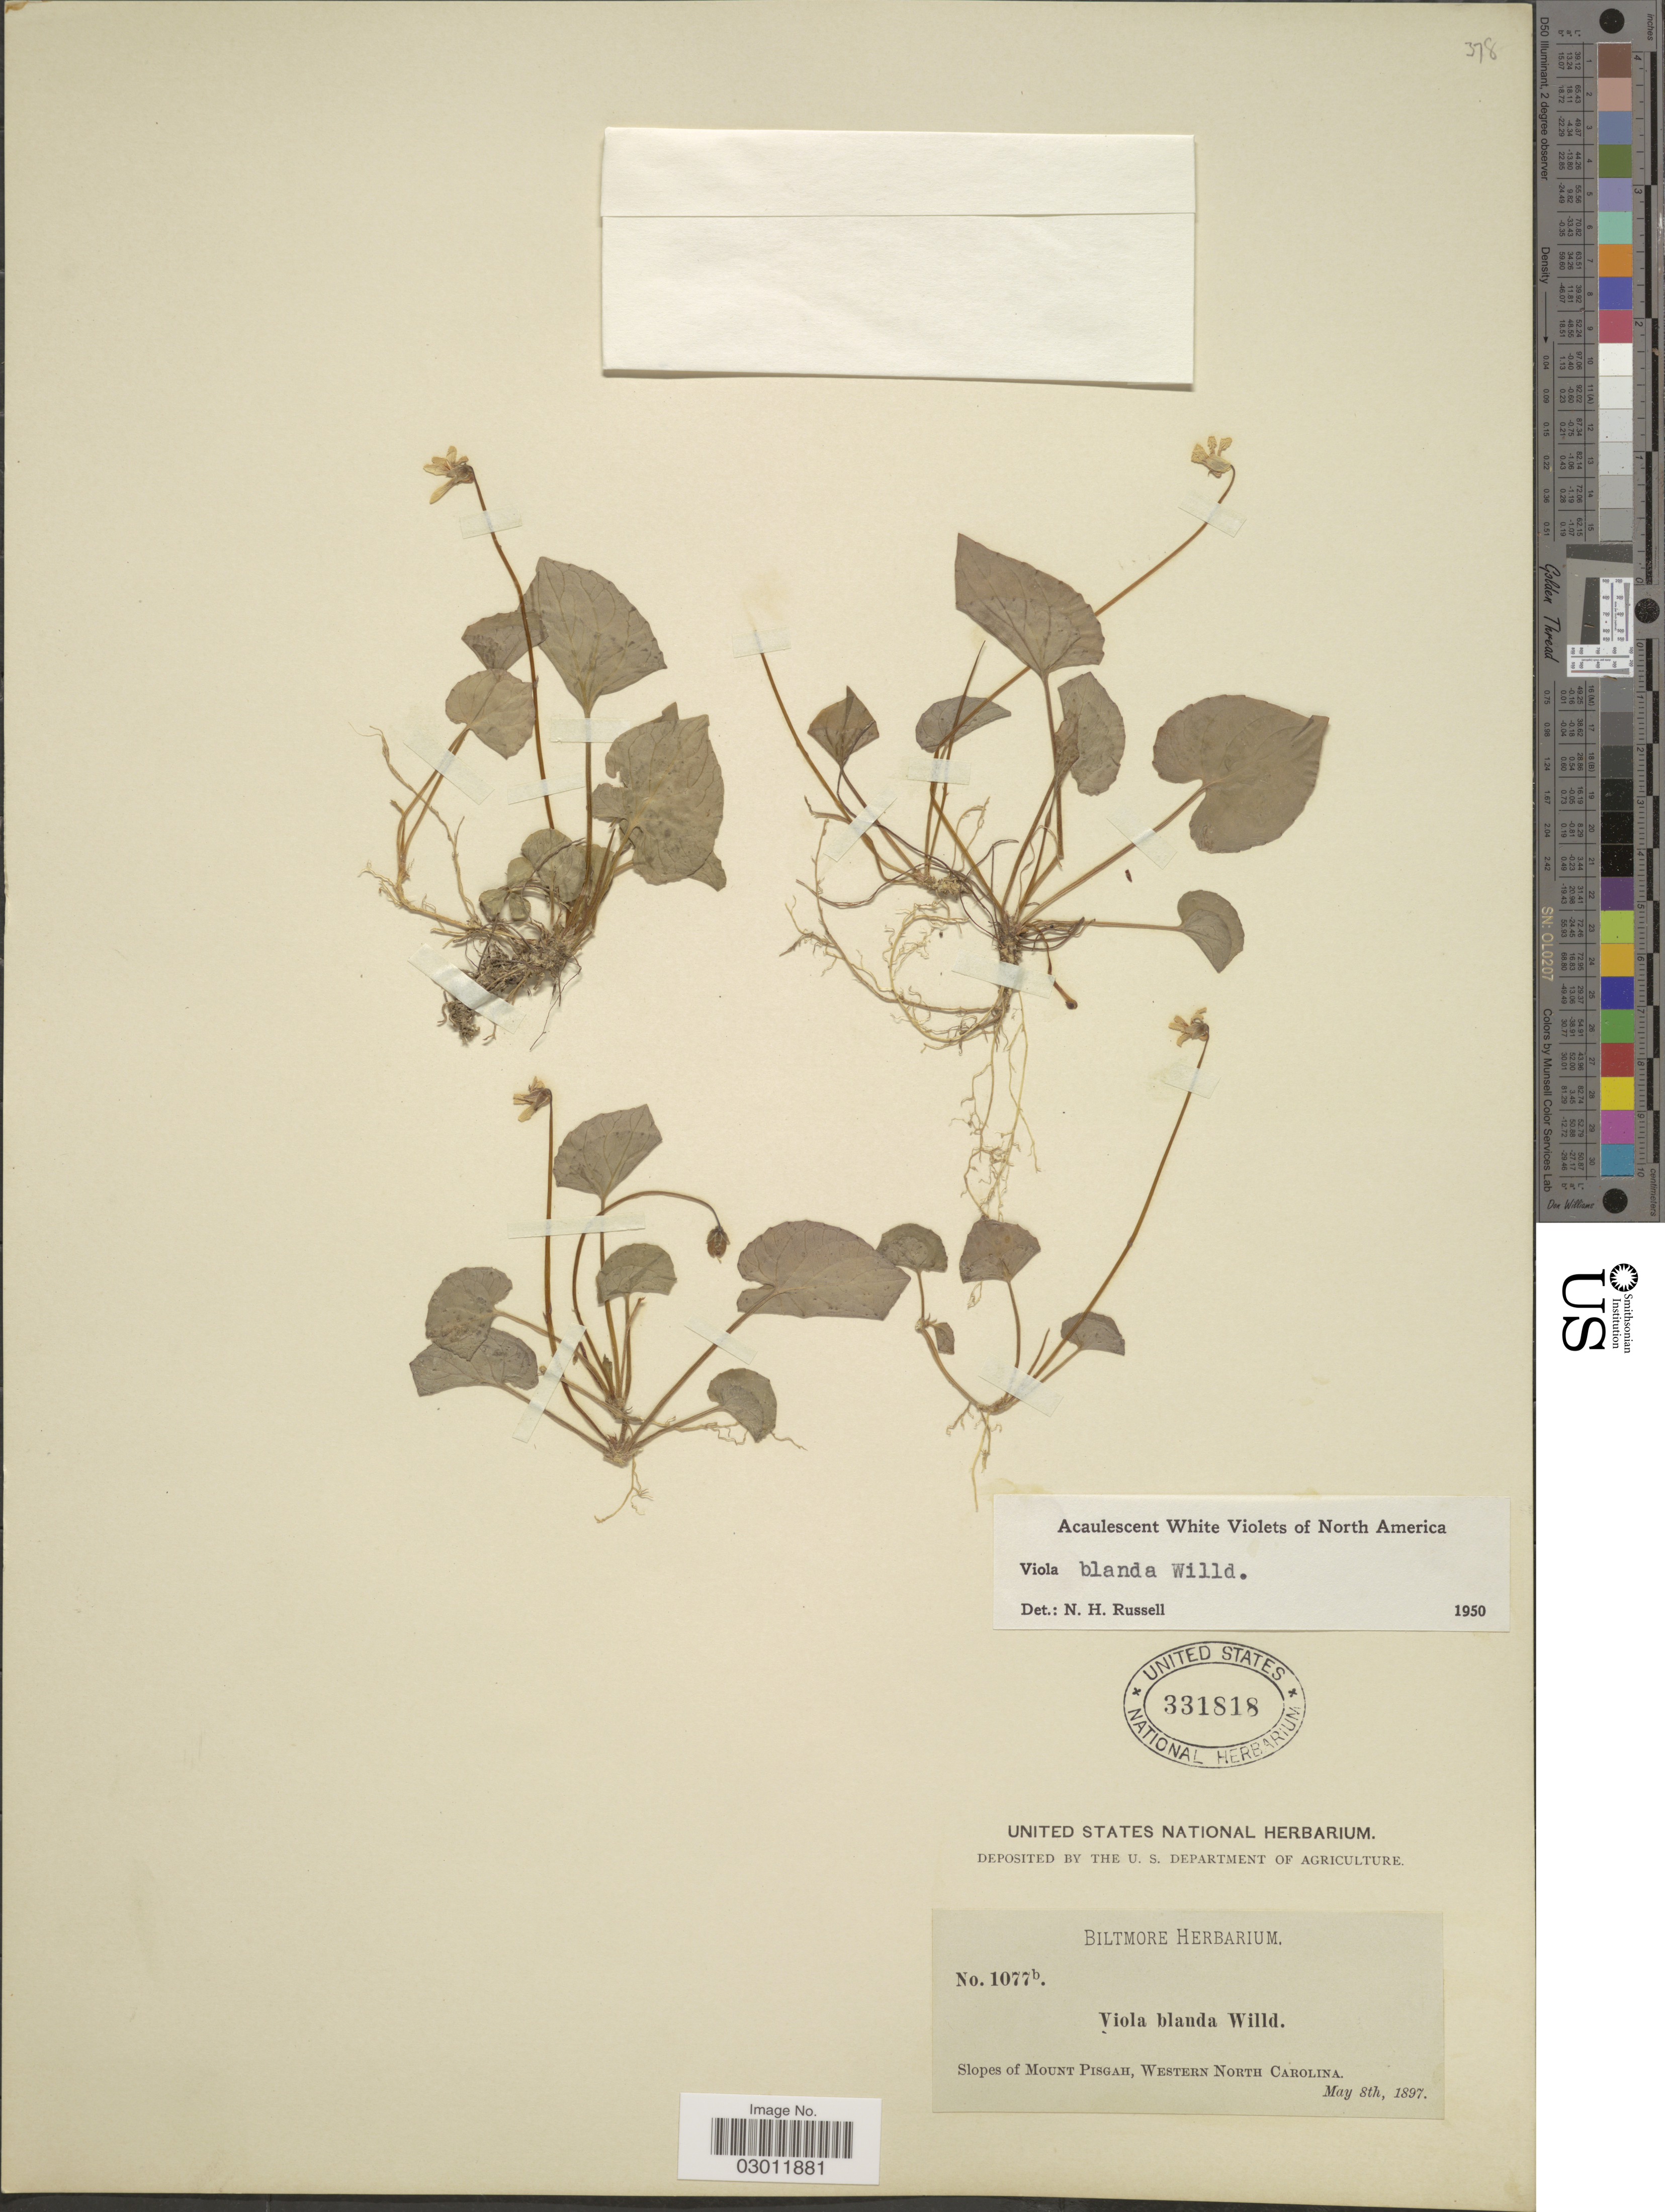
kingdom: Plantae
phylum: Tracheophyta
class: Magnoliopsida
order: Malpighiales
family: Violaceae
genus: Viola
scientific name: Viola blanda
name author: Willd.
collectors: ex herb. Biltmore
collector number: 1077b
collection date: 1897-05-08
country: United States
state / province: North Carolina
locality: Slopes of Mount Pisgah, Western North Carolina.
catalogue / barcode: US 331818